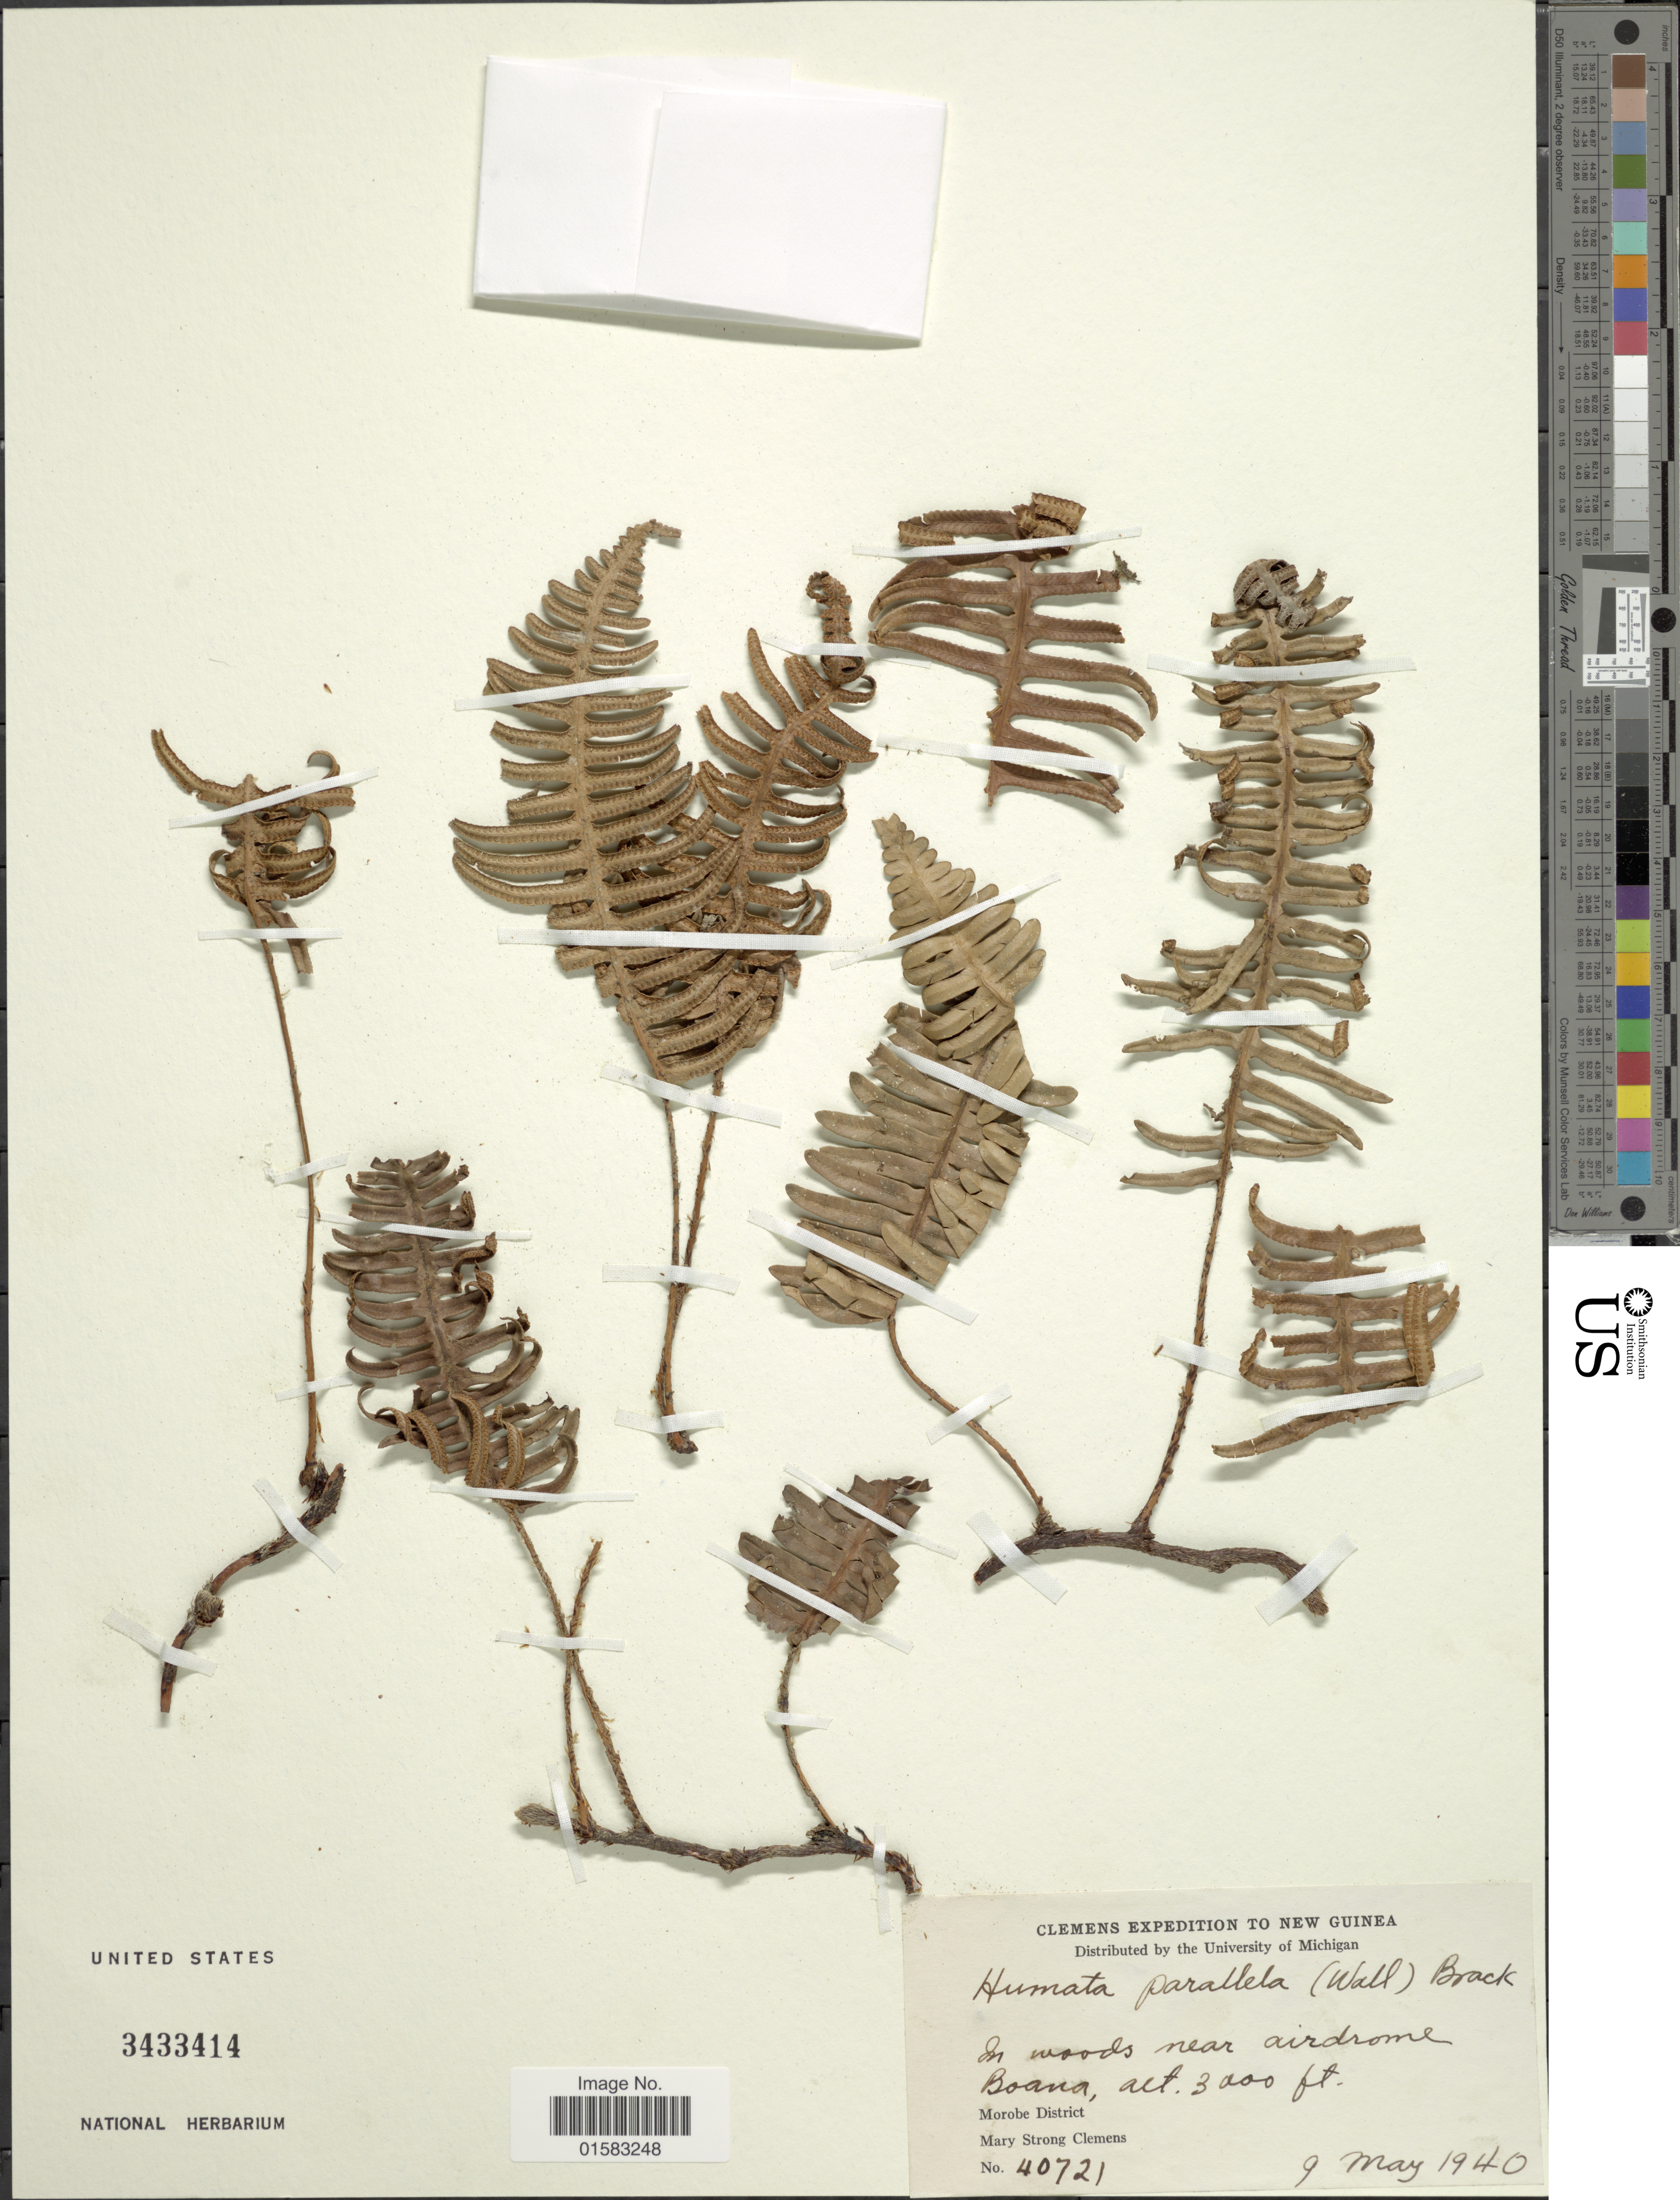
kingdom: Plantae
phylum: Tracheophyta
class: Polypodiopsida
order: Polypodiales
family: Davalliaceae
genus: Davallia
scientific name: Davallia parallela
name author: Wall.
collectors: M. S. Clemens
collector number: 40721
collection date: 1940-05-09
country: Papua New Guinea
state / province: Morobe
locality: New Guinea, Boana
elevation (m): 914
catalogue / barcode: US 3433414